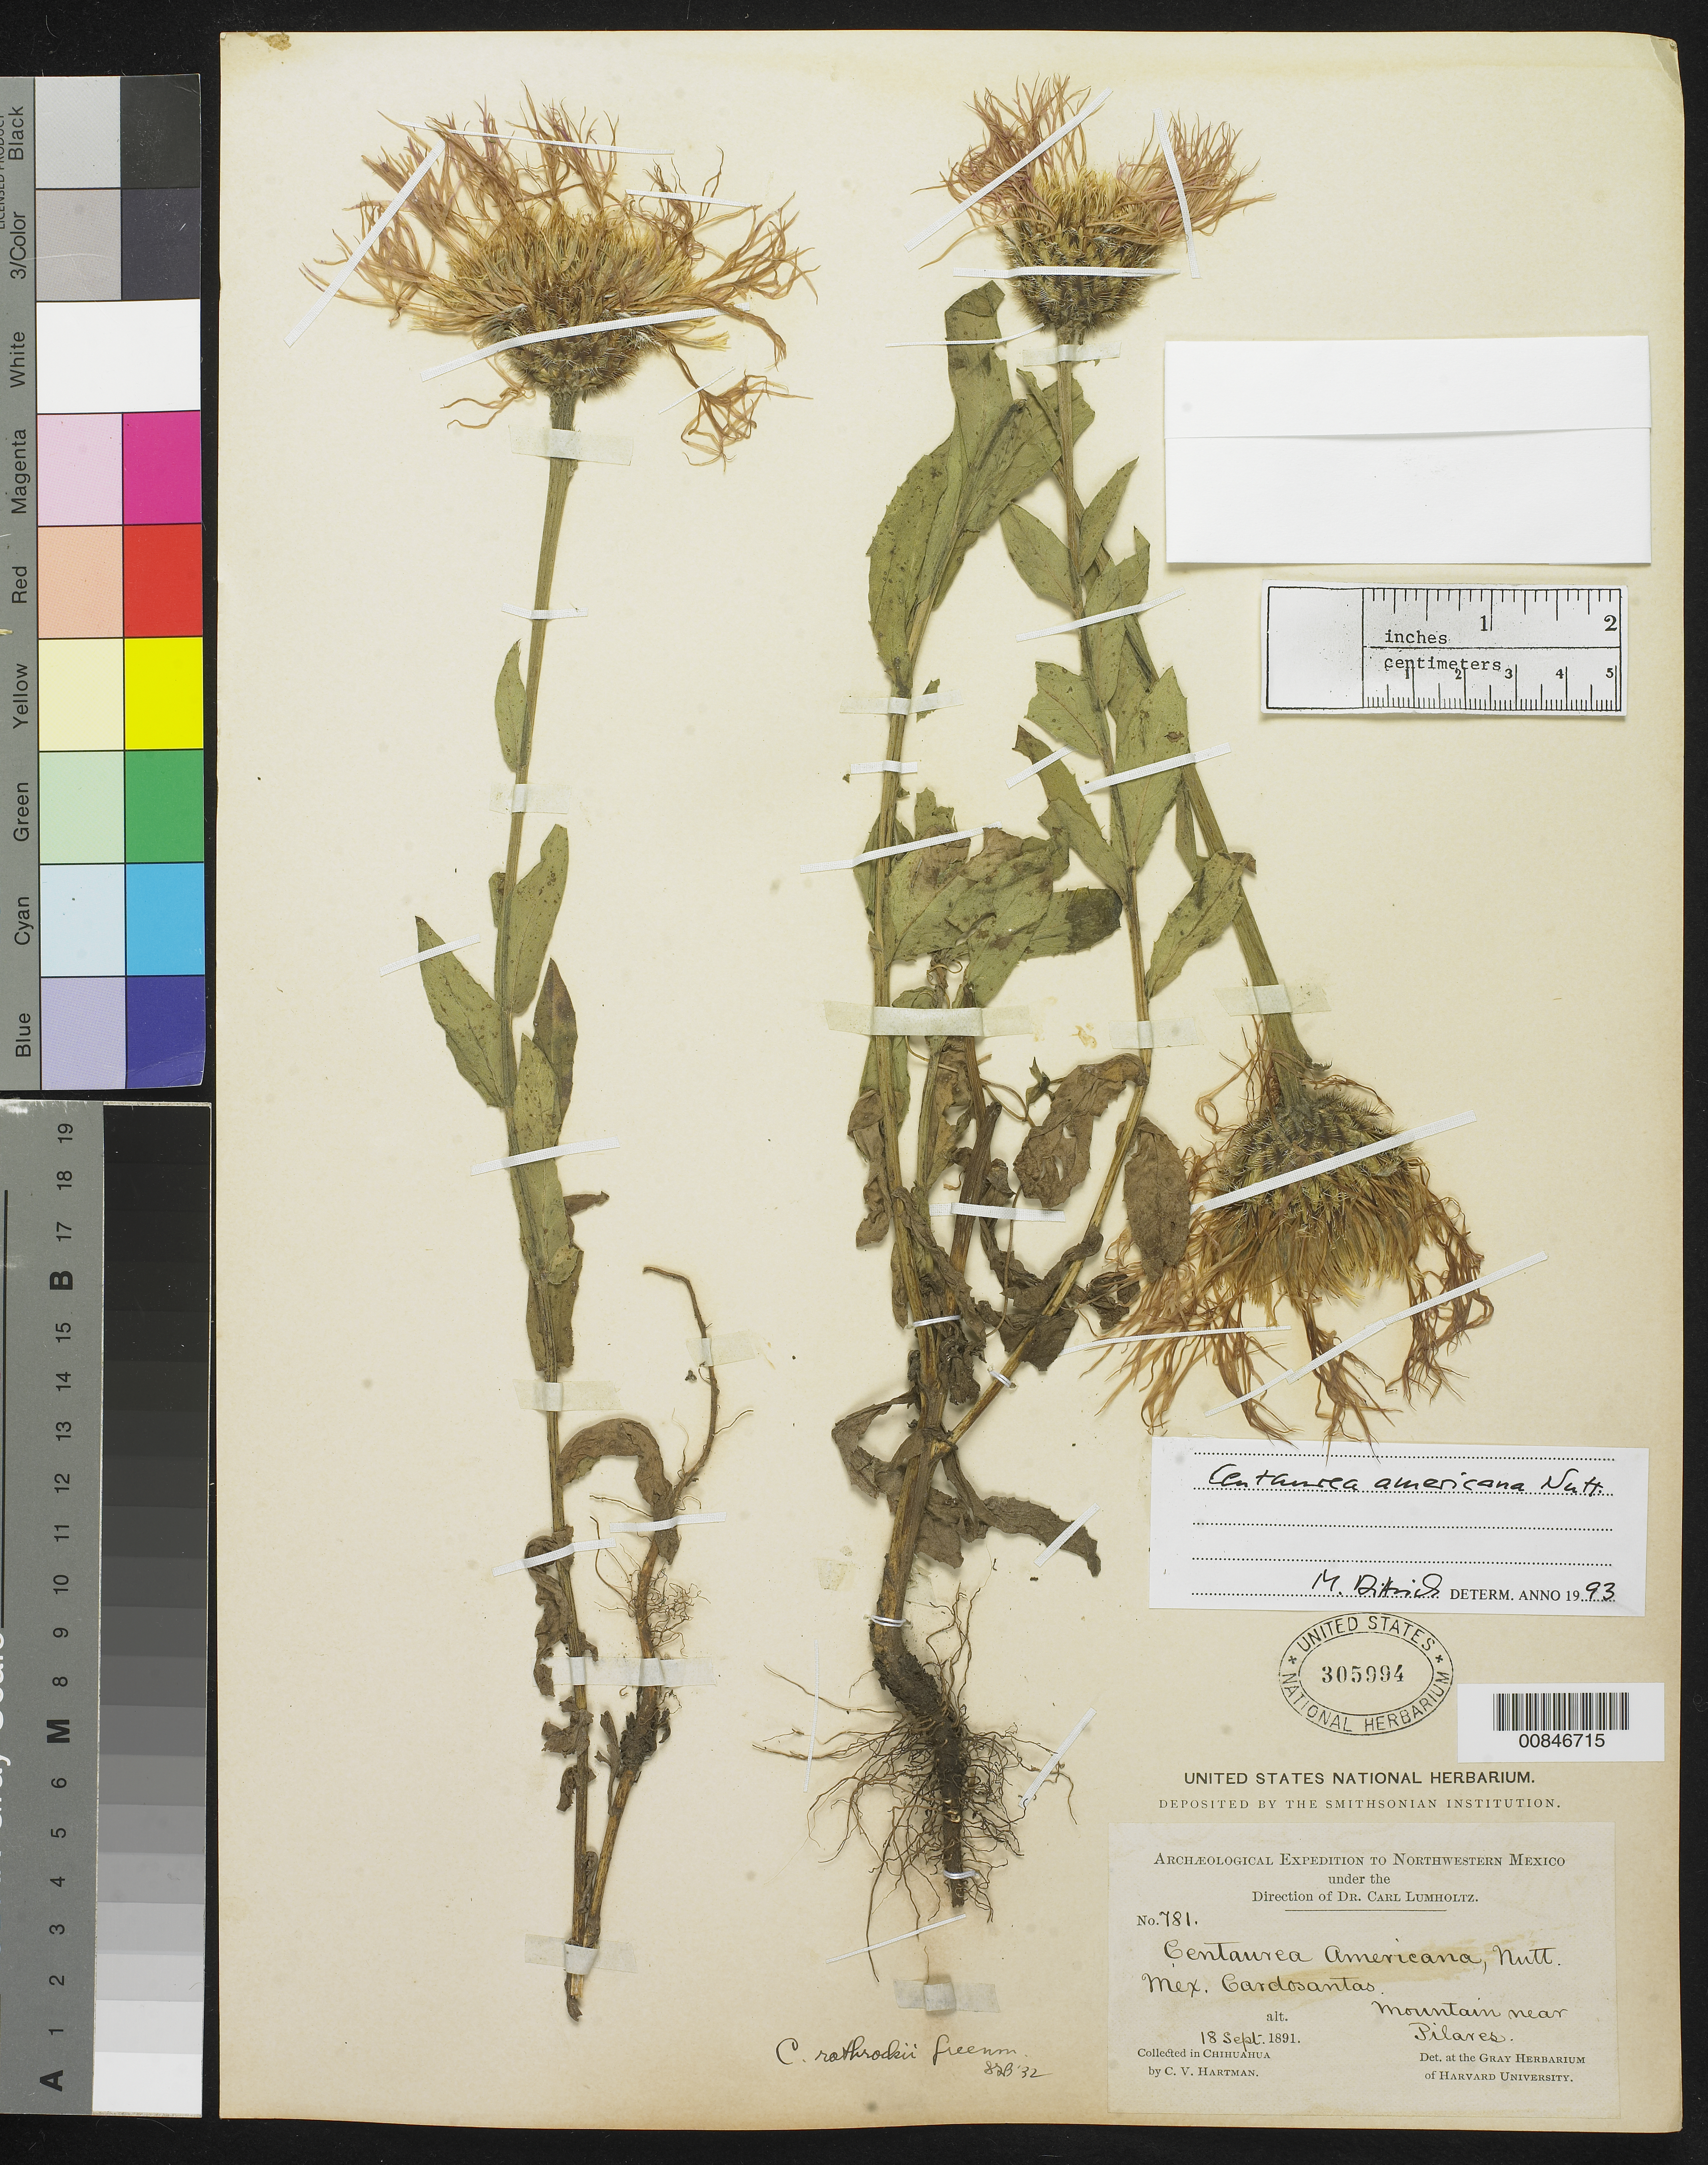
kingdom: Plantae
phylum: Tracheophyta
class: Magnoliopsida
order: Asterales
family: Asteraceae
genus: Plectocephalus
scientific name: Plectocephalus americanus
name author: (Nutt.) D. Don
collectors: C. V. Hartman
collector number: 781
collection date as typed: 18 Sep 1891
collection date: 1891-09-18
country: Mexico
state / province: Chihuahua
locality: Mountain near Pilares, Chihuahua.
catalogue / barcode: US 305994